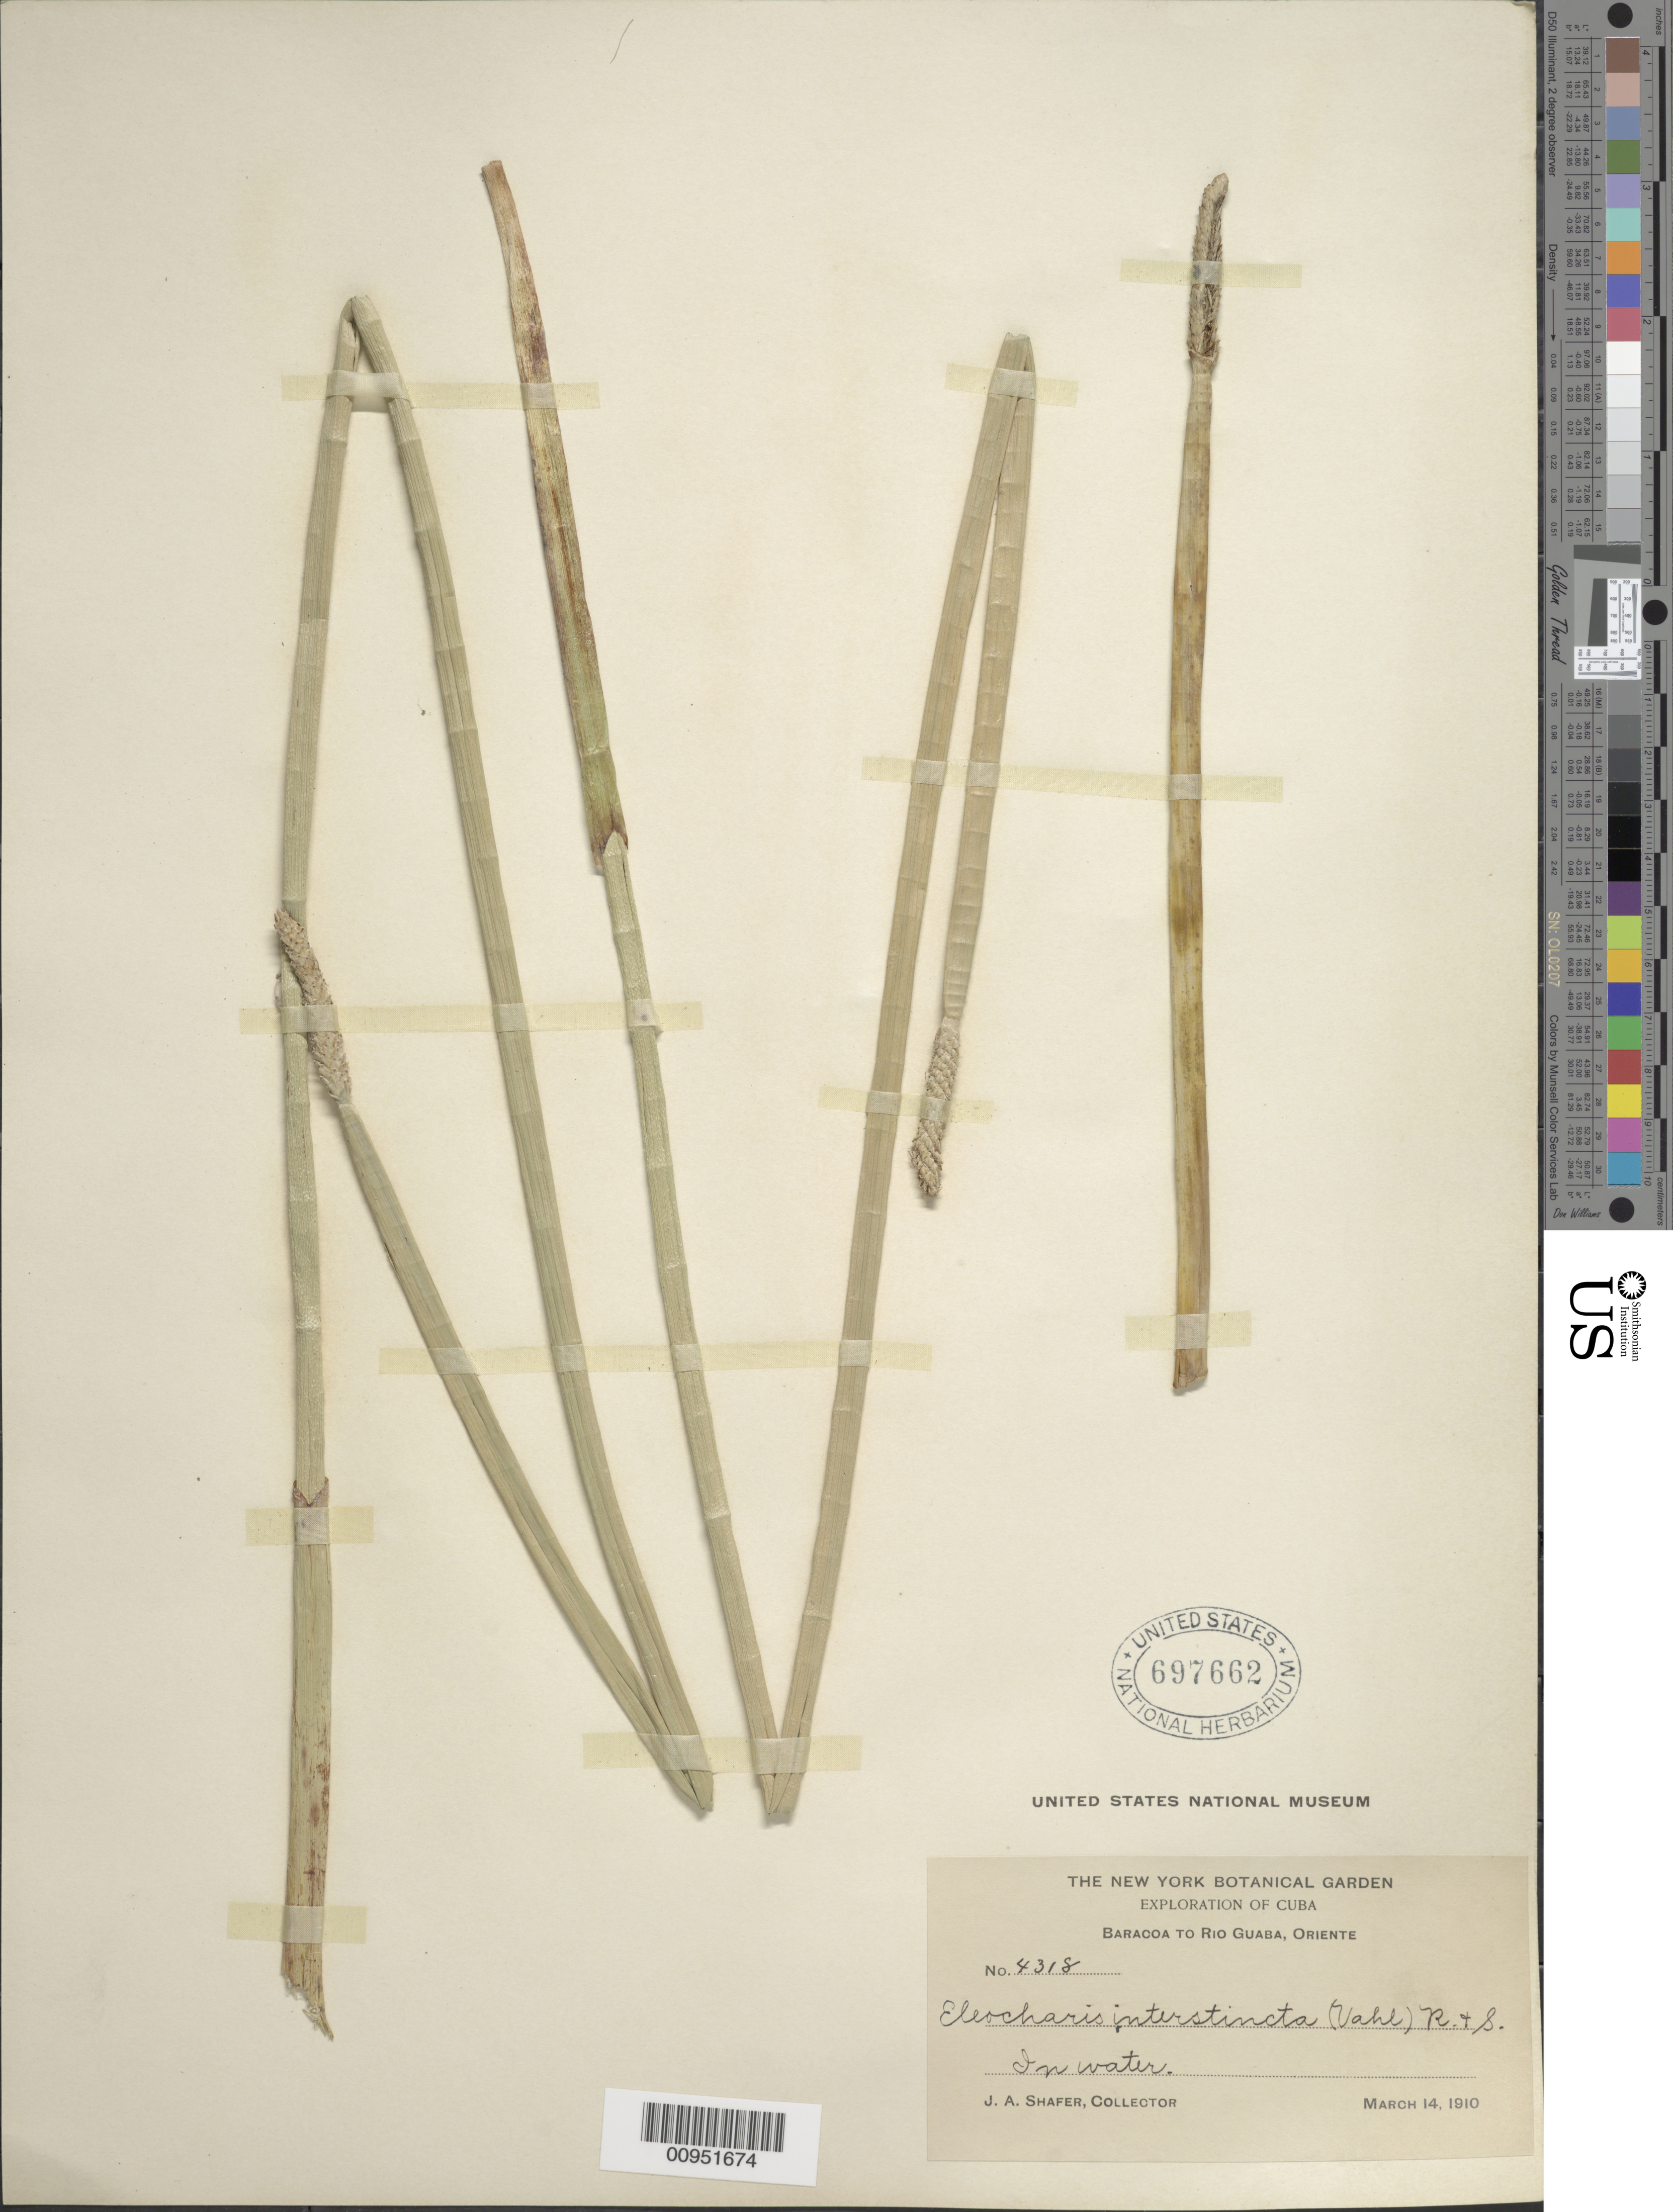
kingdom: Plantae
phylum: Tracheophyta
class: Liliopsida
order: Poales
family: Cyperaceae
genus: Eleocharis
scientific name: Eleocharis interstincta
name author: (Vahl) Roem. & Schult.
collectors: J. A. Shafer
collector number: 4318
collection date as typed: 14 Mar 1910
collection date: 1910-03-14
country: Cuba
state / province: Guantanamo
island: Cuba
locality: Baracoa to Rio Guaba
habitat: In water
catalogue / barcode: US 697662